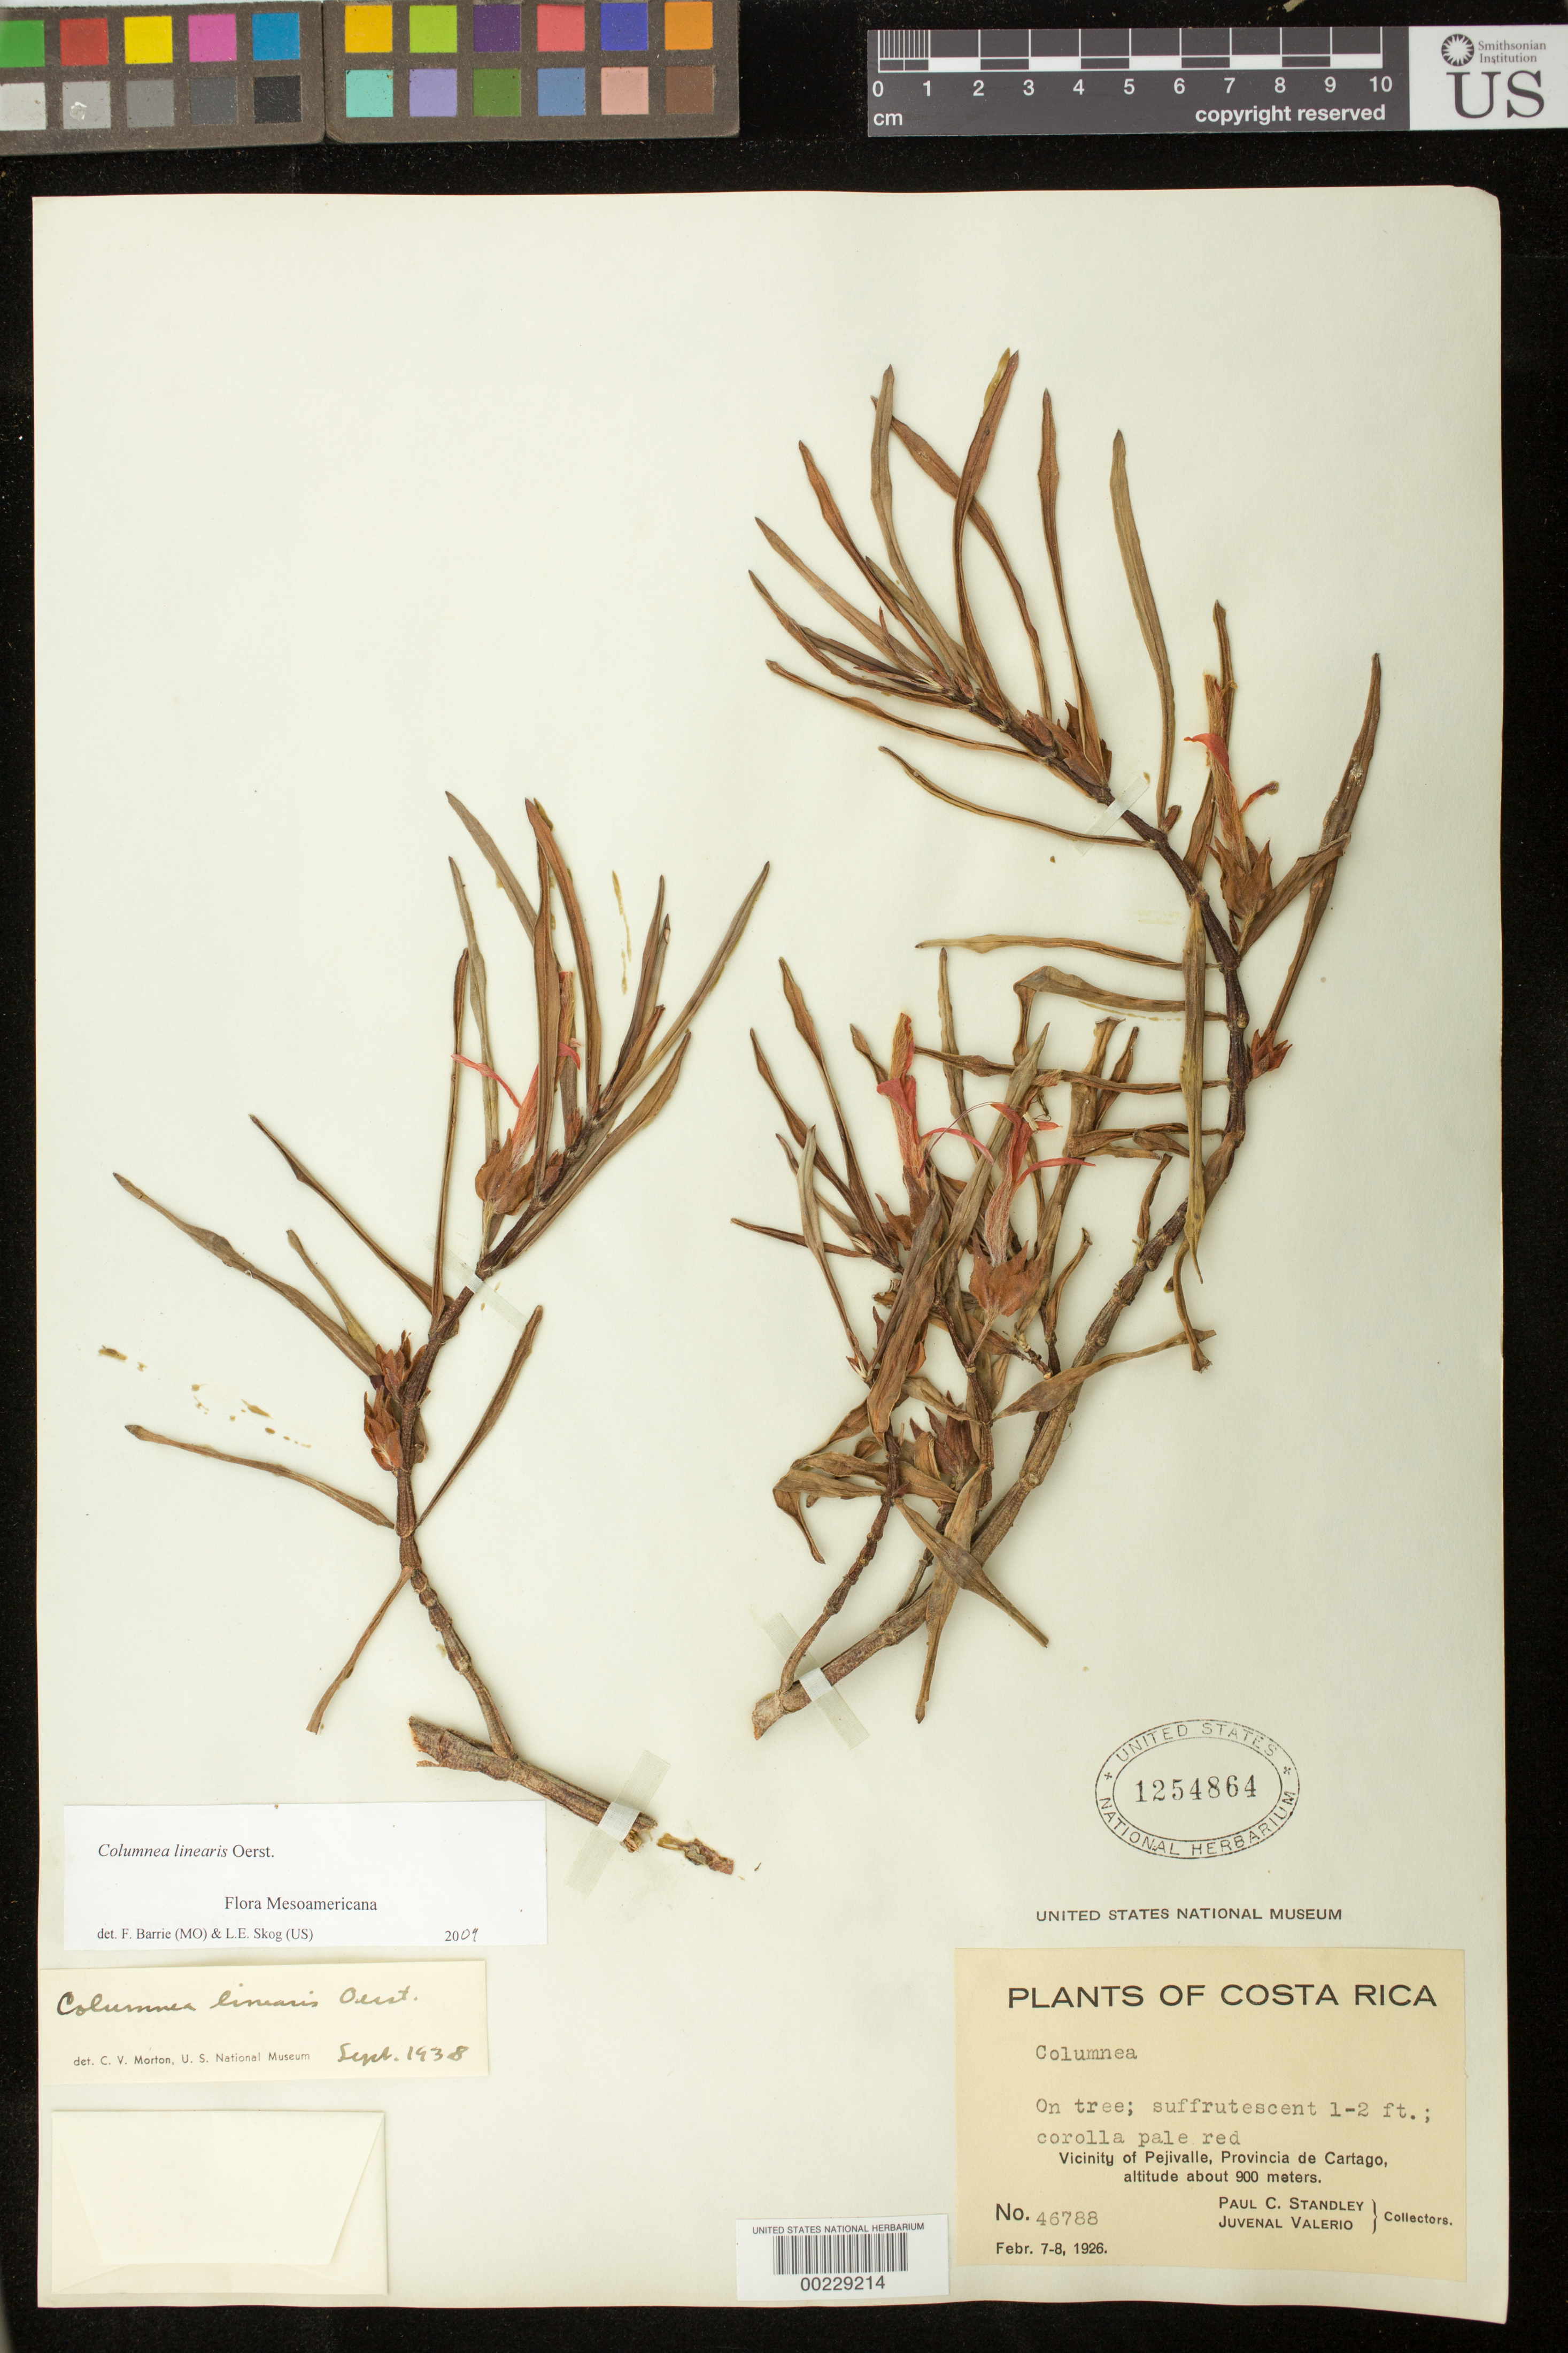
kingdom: Plantae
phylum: Tracheophyta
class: Magnoliopsida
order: Lamiales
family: Gesneriaceae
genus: Columnea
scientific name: Columnea linearis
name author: Oerst.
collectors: P. C. Standley & J. Valerio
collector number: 46788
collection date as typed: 7-8 Feb 1926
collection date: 1926-02-07/1926-02-08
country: Costa Rica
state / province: Cartago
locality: Vicinity of Pejivalle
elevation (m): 900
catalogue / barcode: US 1254864